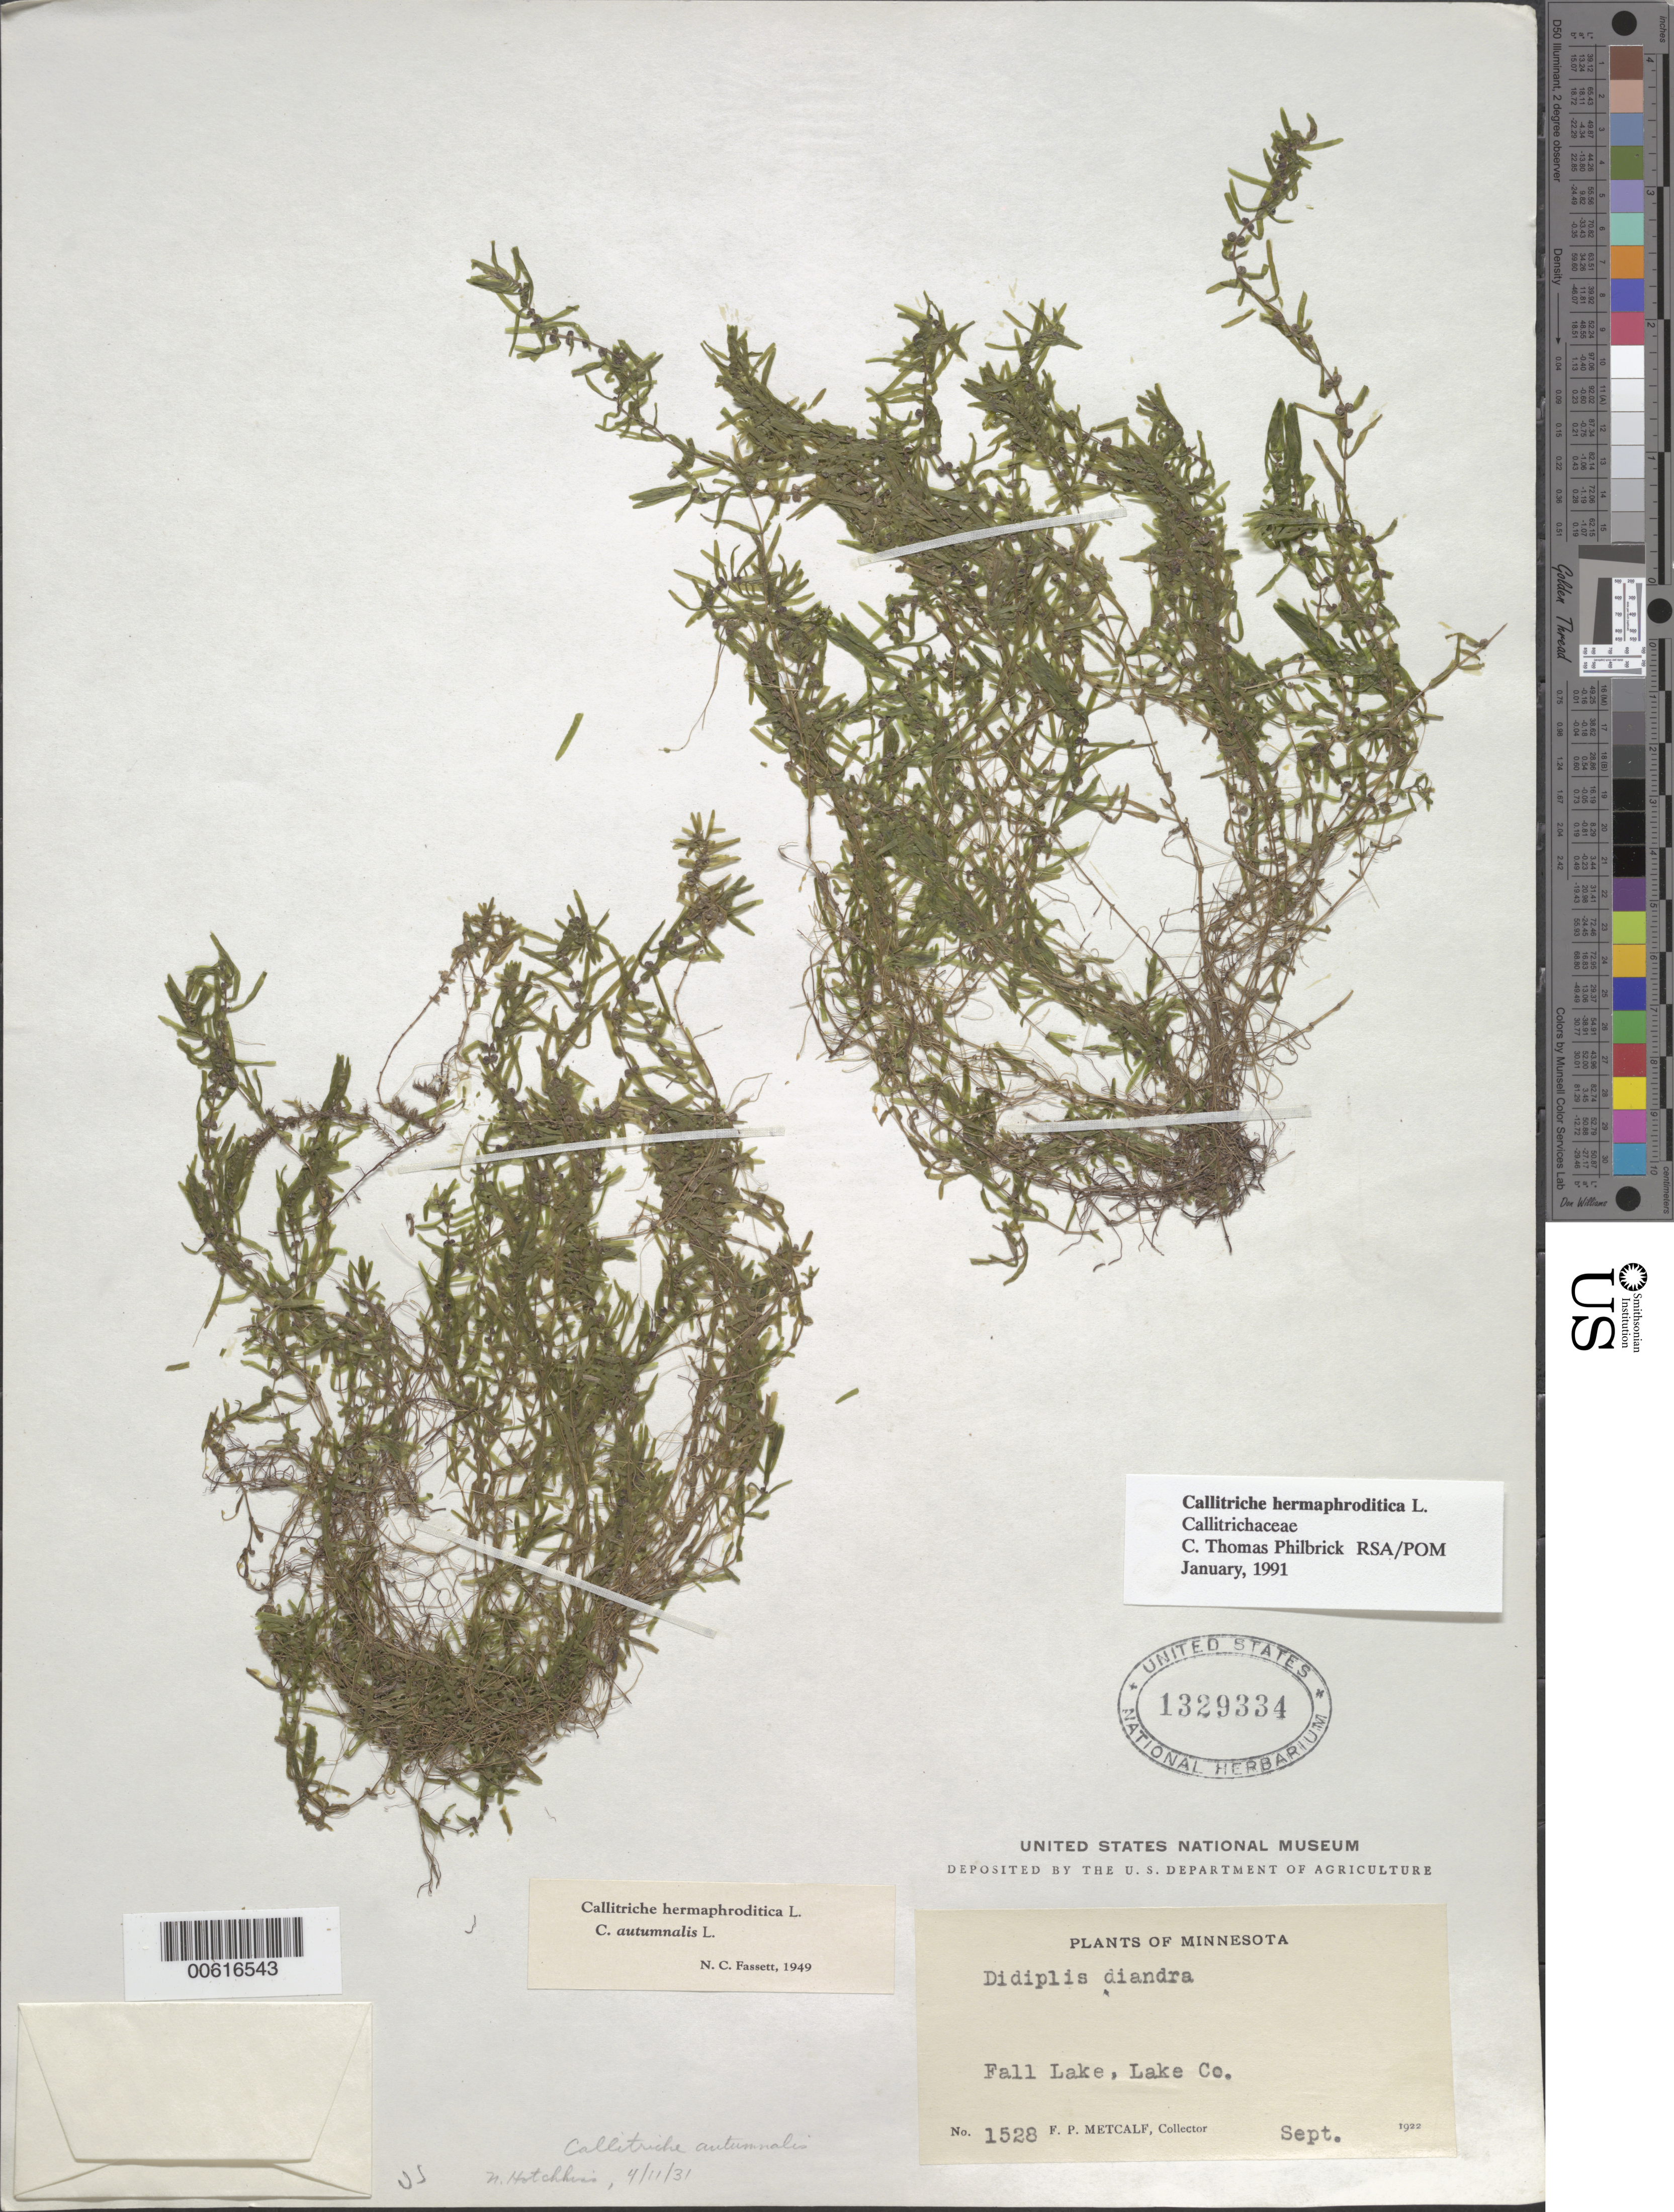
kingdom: Plantae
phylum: Tracheophyta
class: Magnoliopsida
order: Lamiales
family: Plantaginaceae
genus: Callitriche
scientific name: Callitriche hermaphroditica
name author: L.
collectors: F. P. Metcalf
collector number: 1528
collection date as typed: Sep 1922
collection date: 1922-09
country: United States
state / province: Minnesota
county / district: Lake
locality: Fall Lake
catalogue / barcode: US 1329334